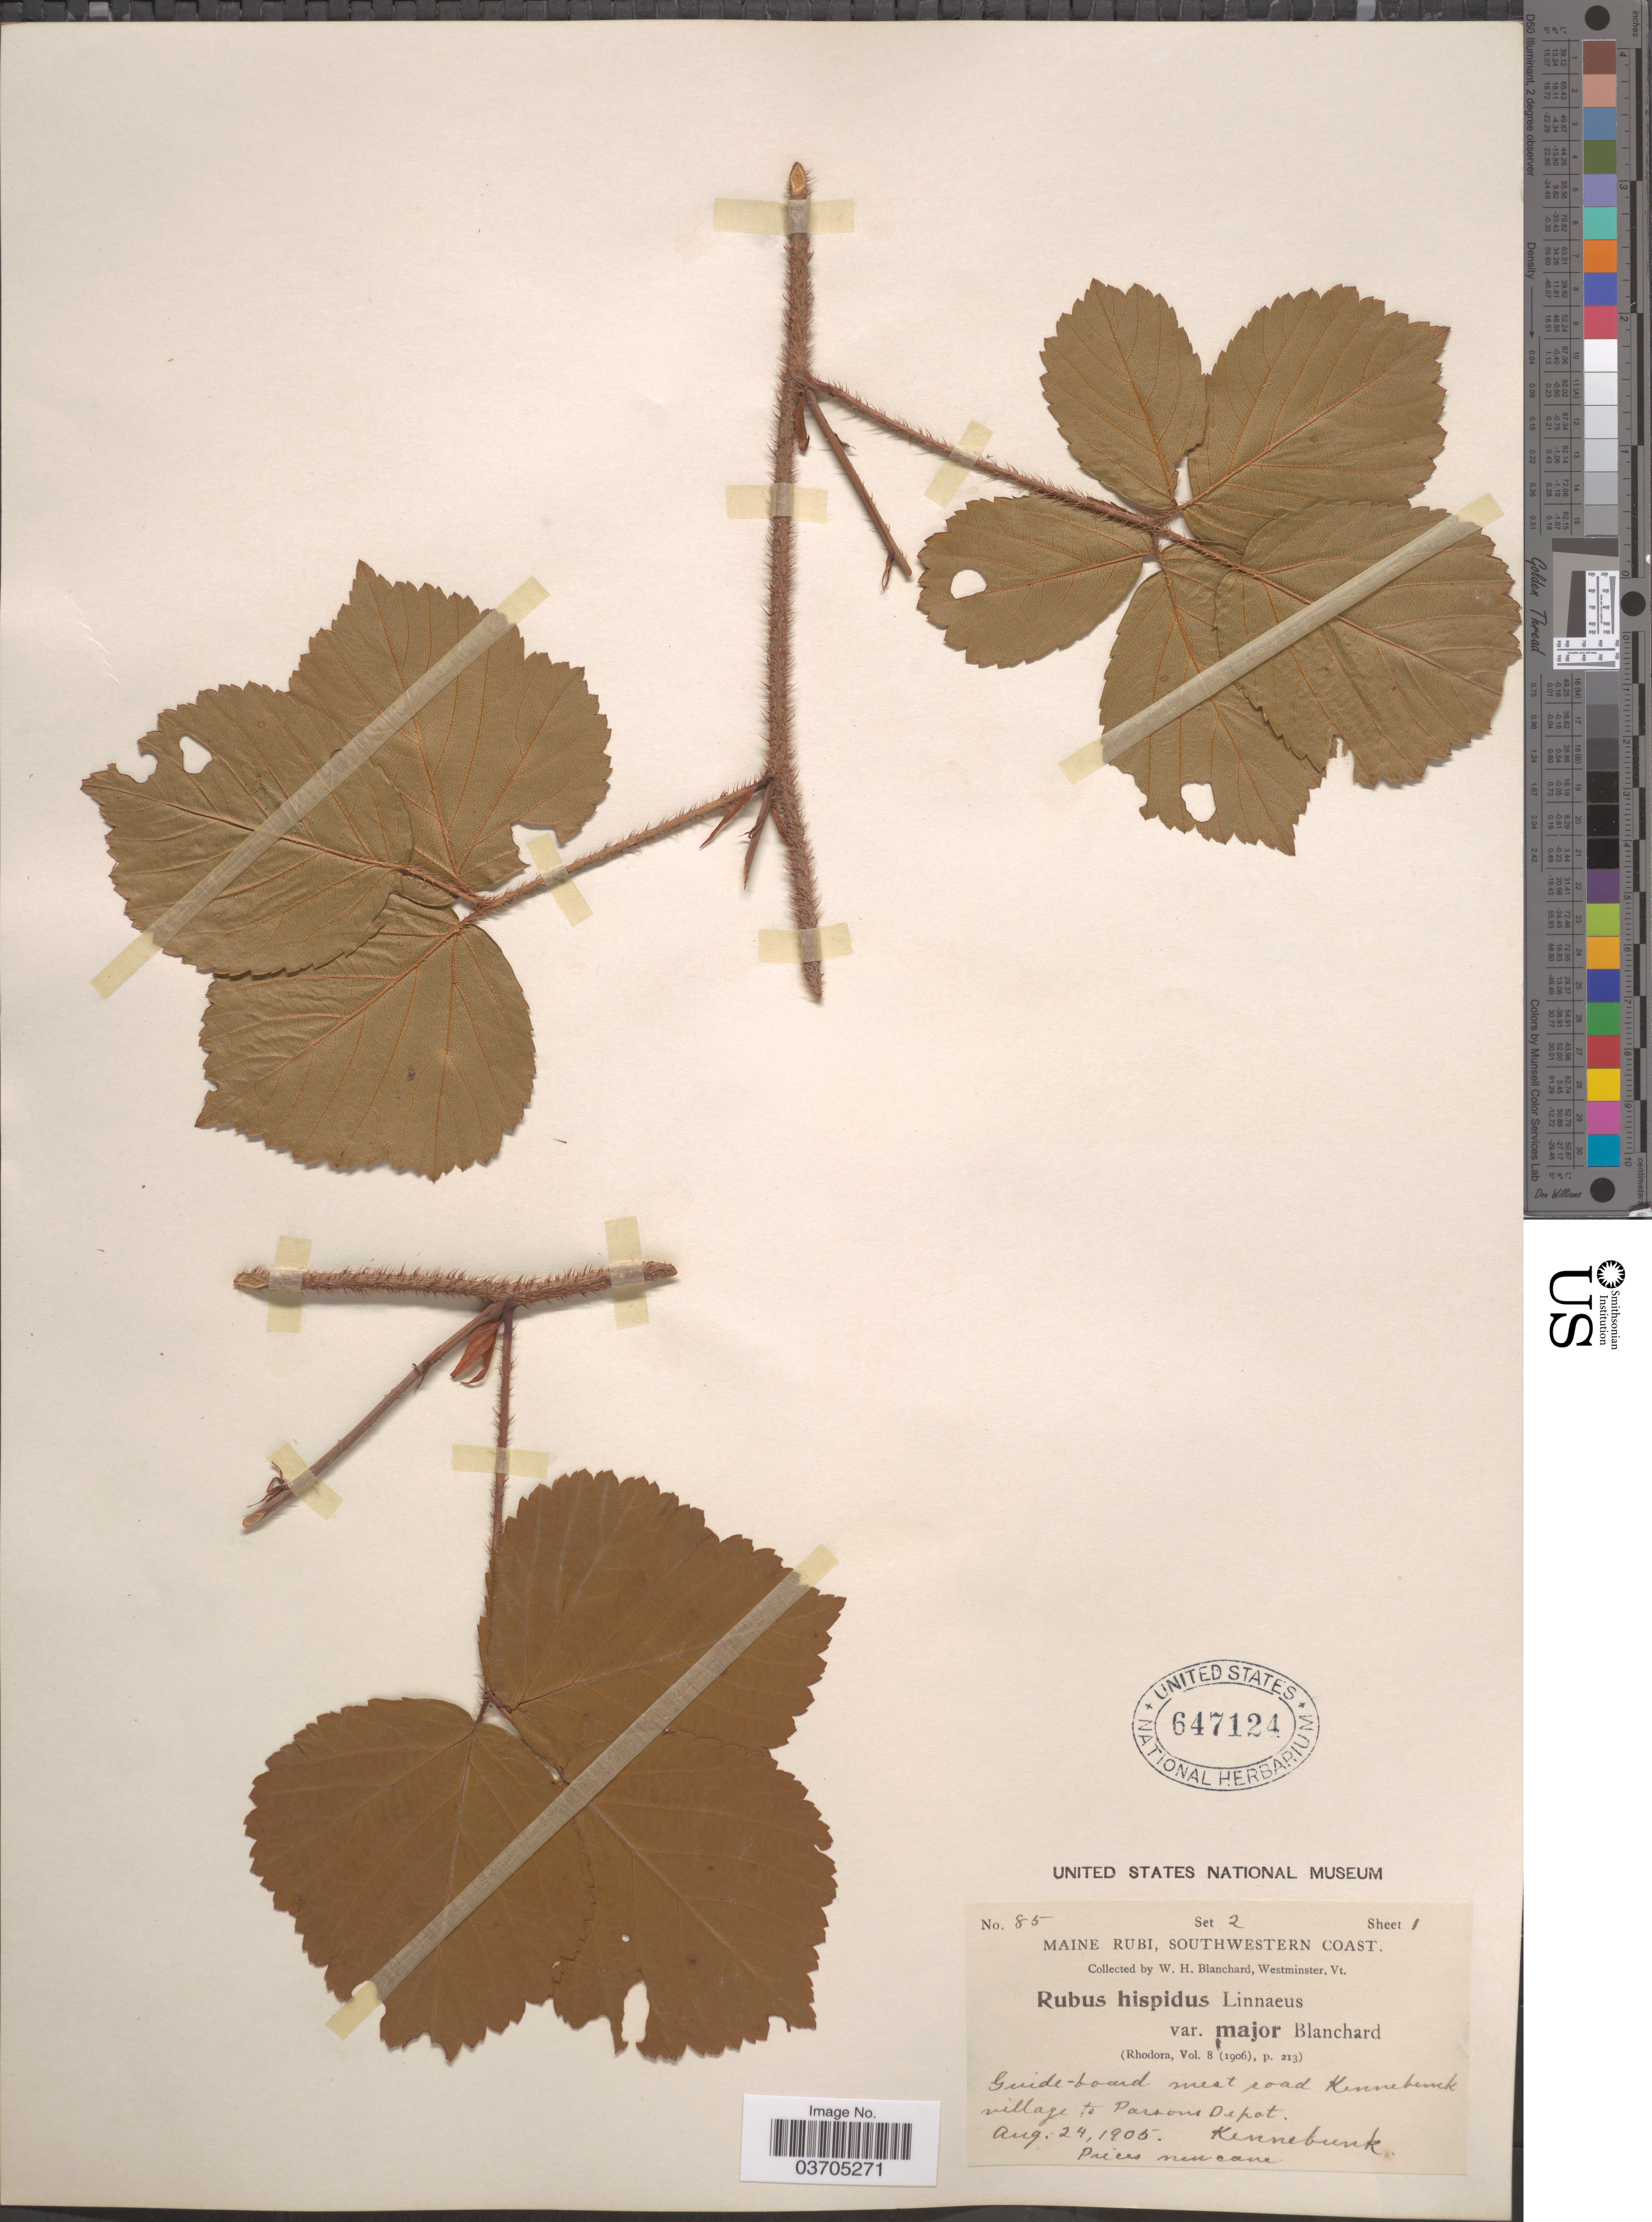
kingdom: Plantae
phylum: Tracheophyta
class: Magnoliopsida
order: Rosales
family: Rosaceae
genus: Rubus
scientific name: Rubus hispidus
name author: L.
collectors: W. H. Blanchard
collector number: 85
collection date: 1905-08-24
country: United States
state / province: Maine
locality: Maine Rubi, Southwestern Coast. Guide-board on west road to Parsons Depot. Kennebunk.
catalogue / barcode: US 647124